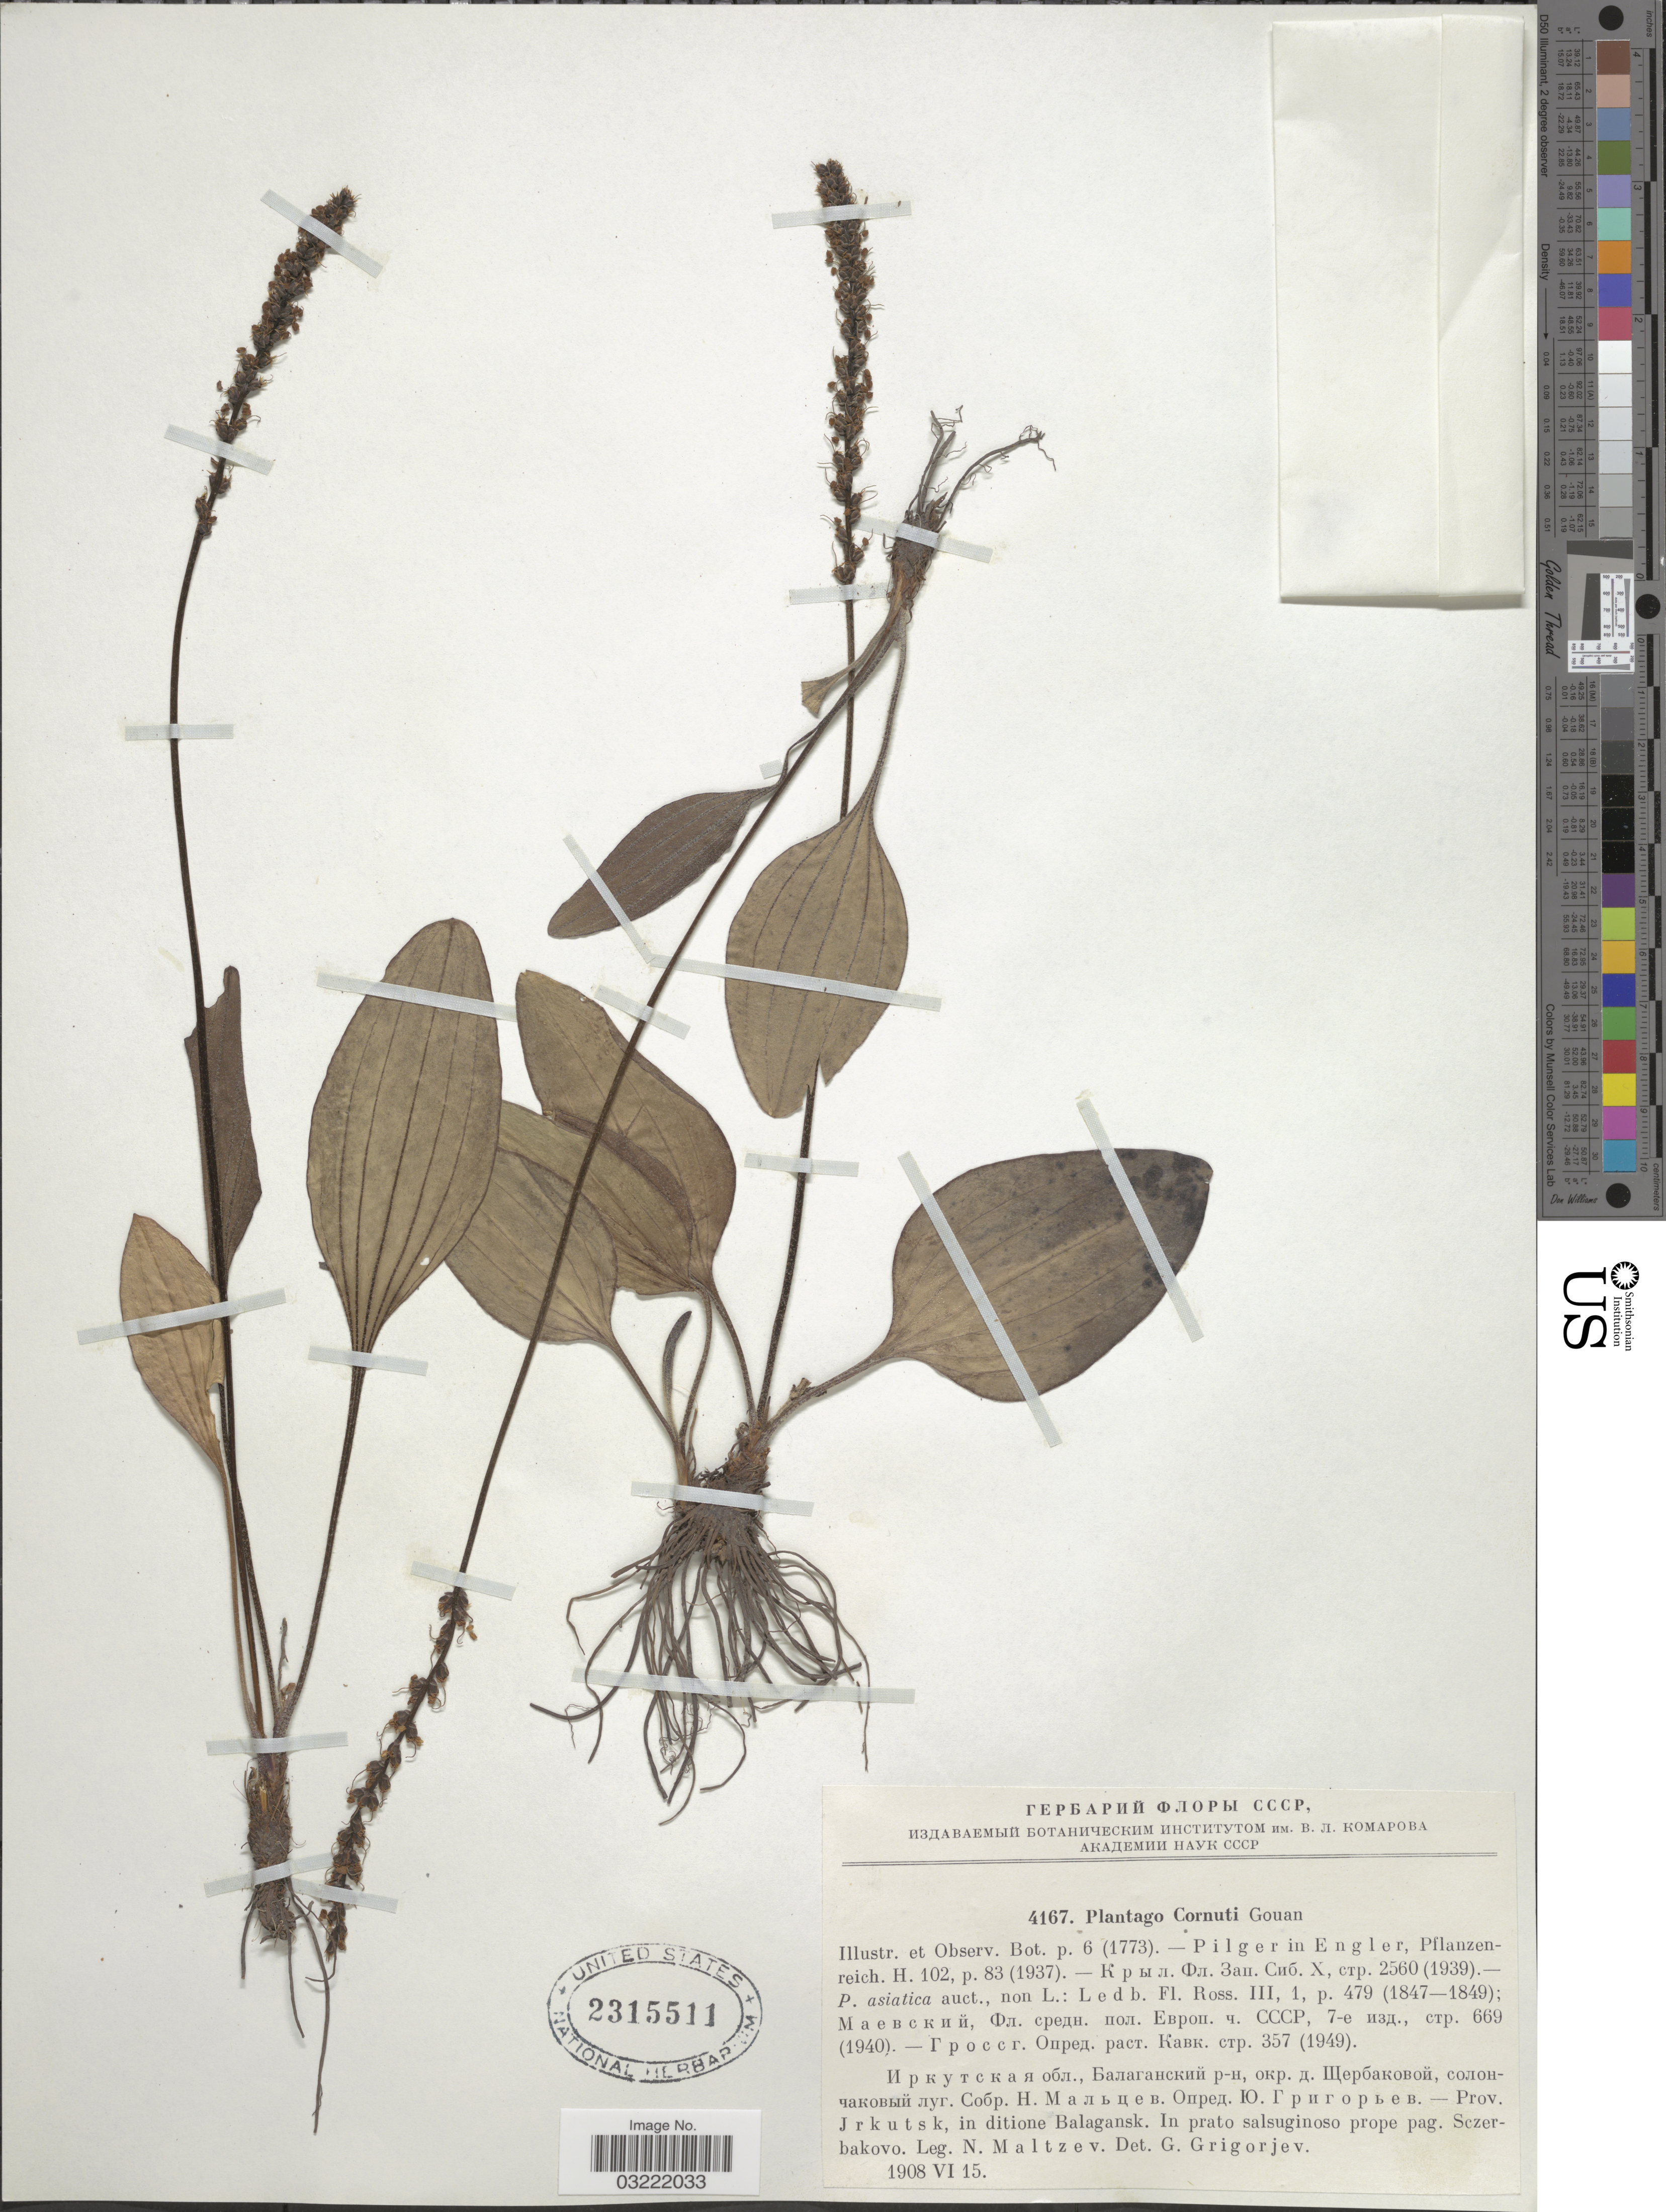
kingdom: Plantae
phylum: Tracheophyta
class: Magnoliopsida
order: Lamiales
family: Plantaginaceae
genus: Plantago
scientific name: Plantago cornuti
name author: Gouan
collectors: N. Maltzev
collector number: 4167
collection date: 1908-06-15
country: Russian Federation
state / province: Irkutsk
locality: Prov. Jrkutsk, in ditione Balagansk. In prato salsuginoso prope pag. Sczerbakovo.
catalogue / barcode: US 2315511